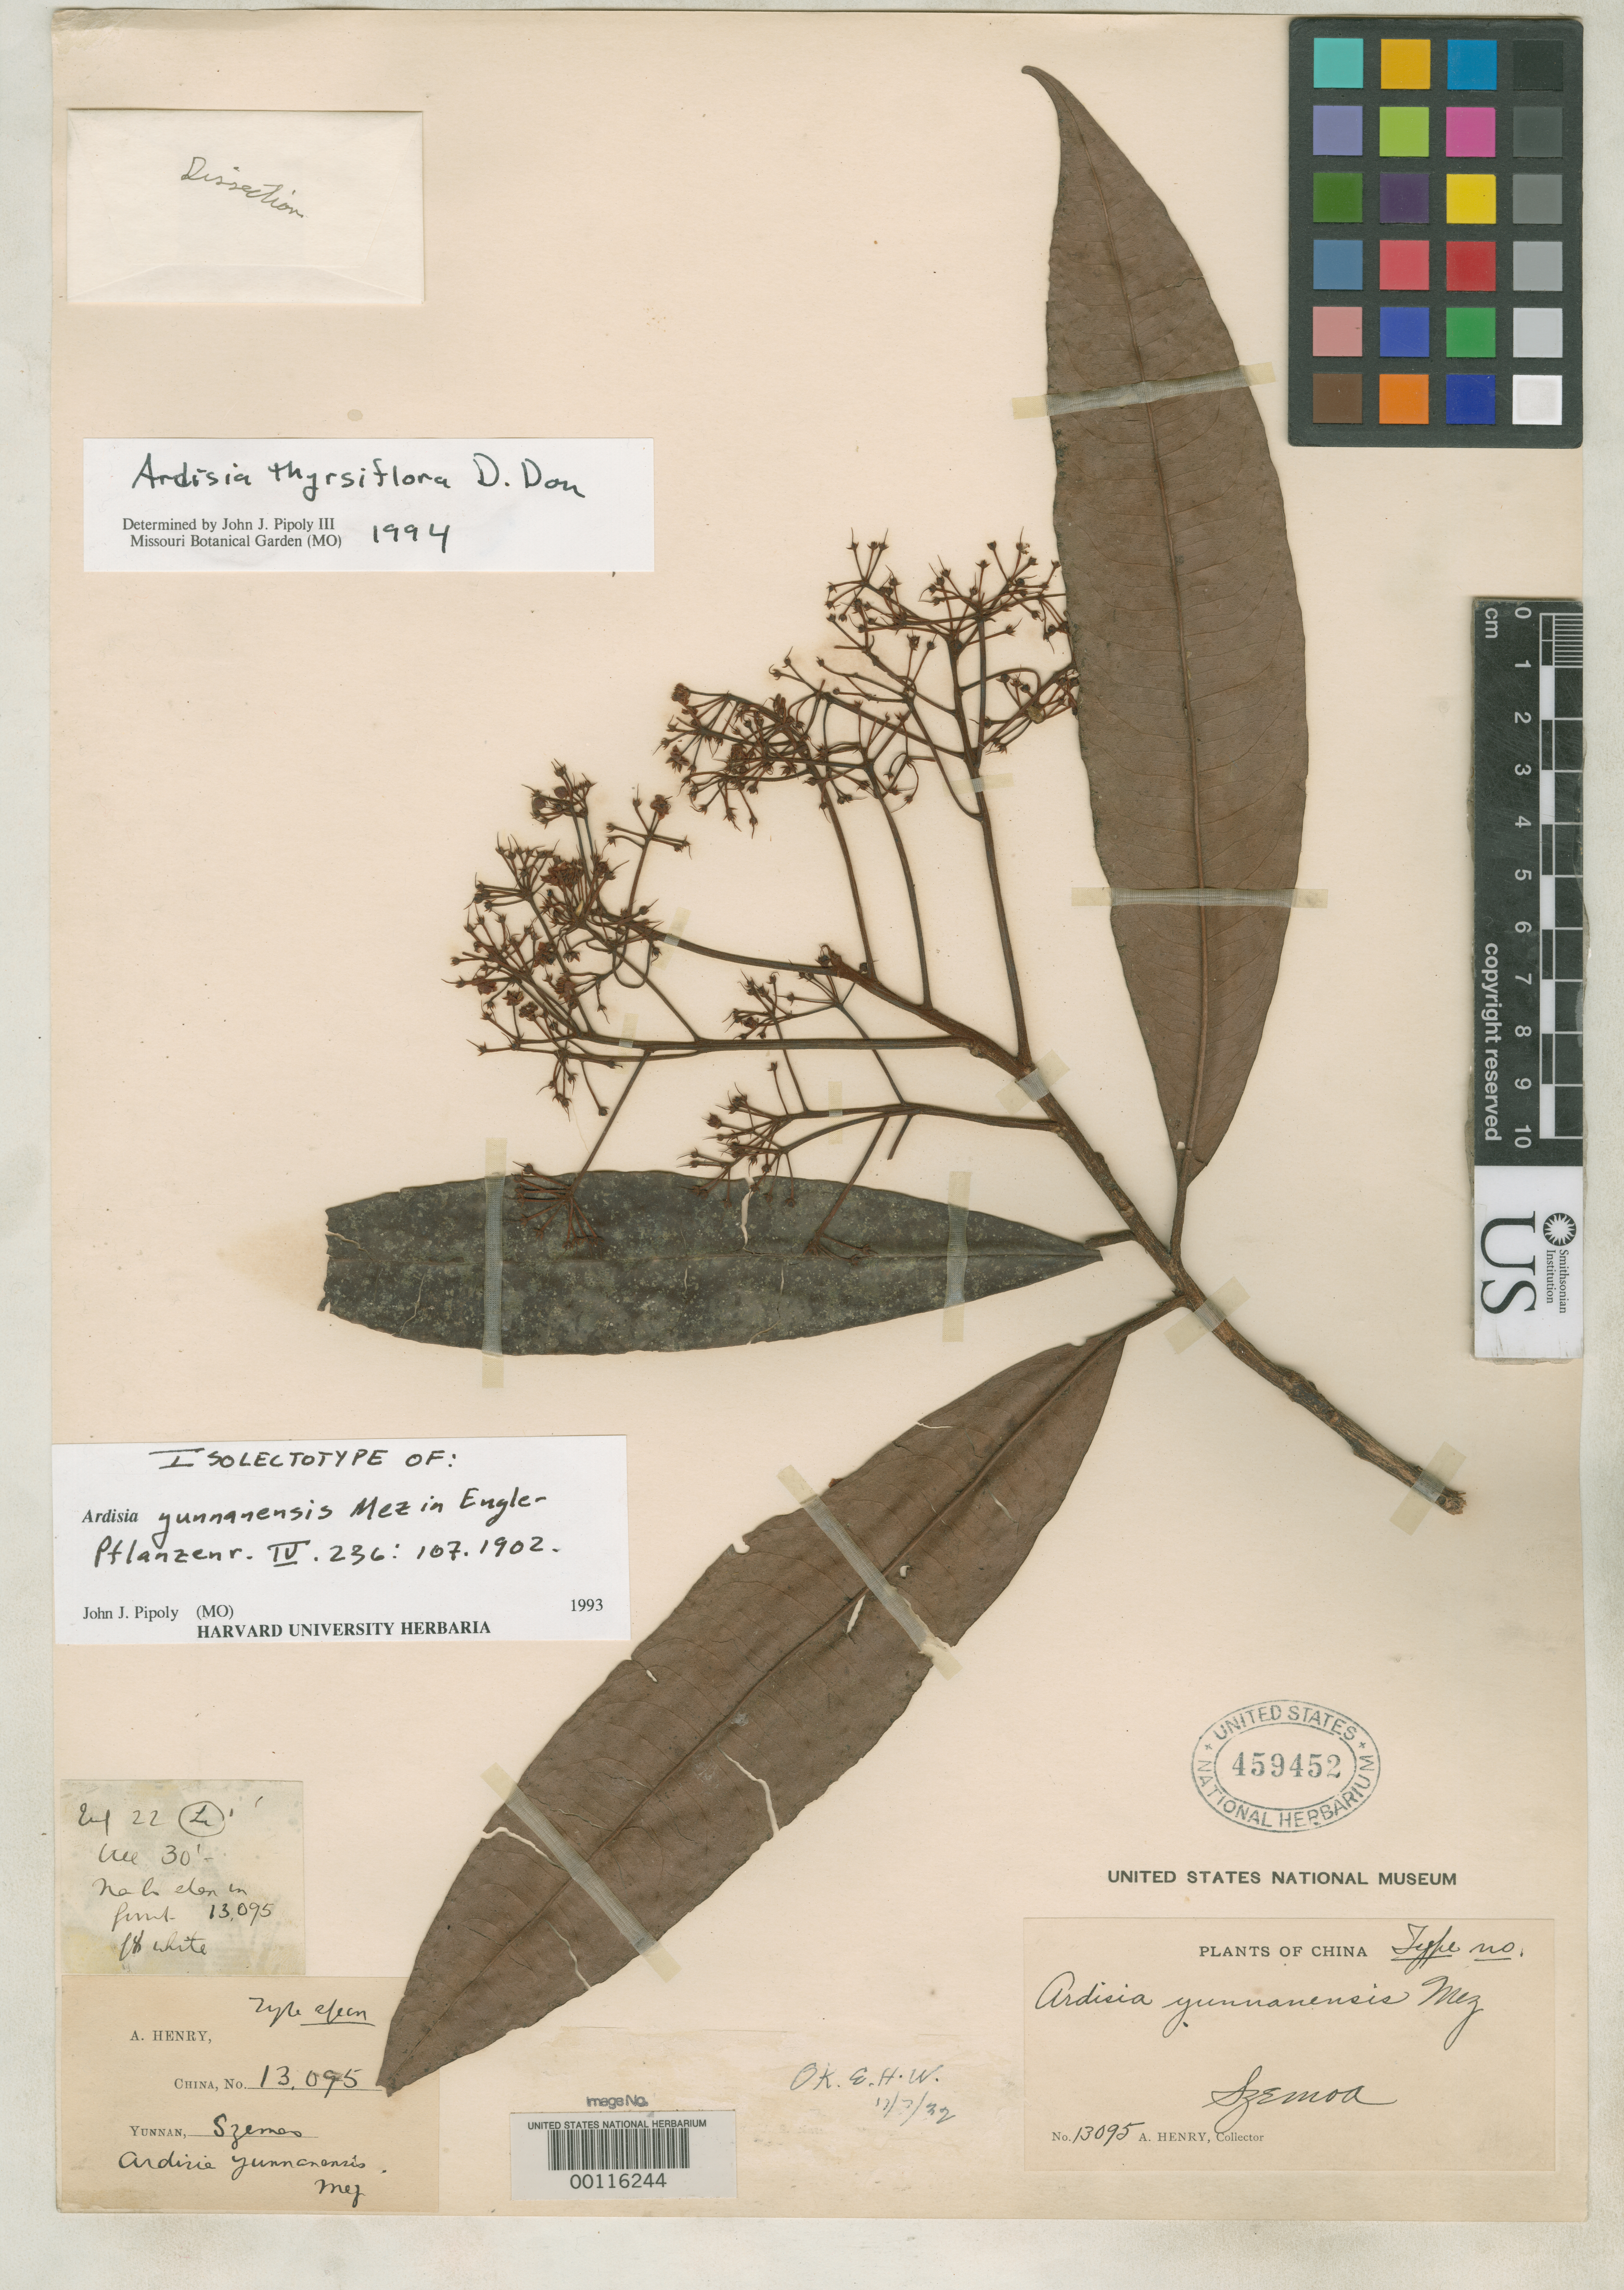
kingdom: Plantae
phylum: Tracheophyta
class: Magnoliopsida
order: Ericales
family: Primulaceae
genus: Ardisia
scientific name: Ardisia yunnanensis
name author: Mez in Engl.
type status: Isotype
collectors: A. Henry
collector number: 13095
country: China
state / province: Yunnan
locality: Szemao.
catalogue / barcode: US 459452